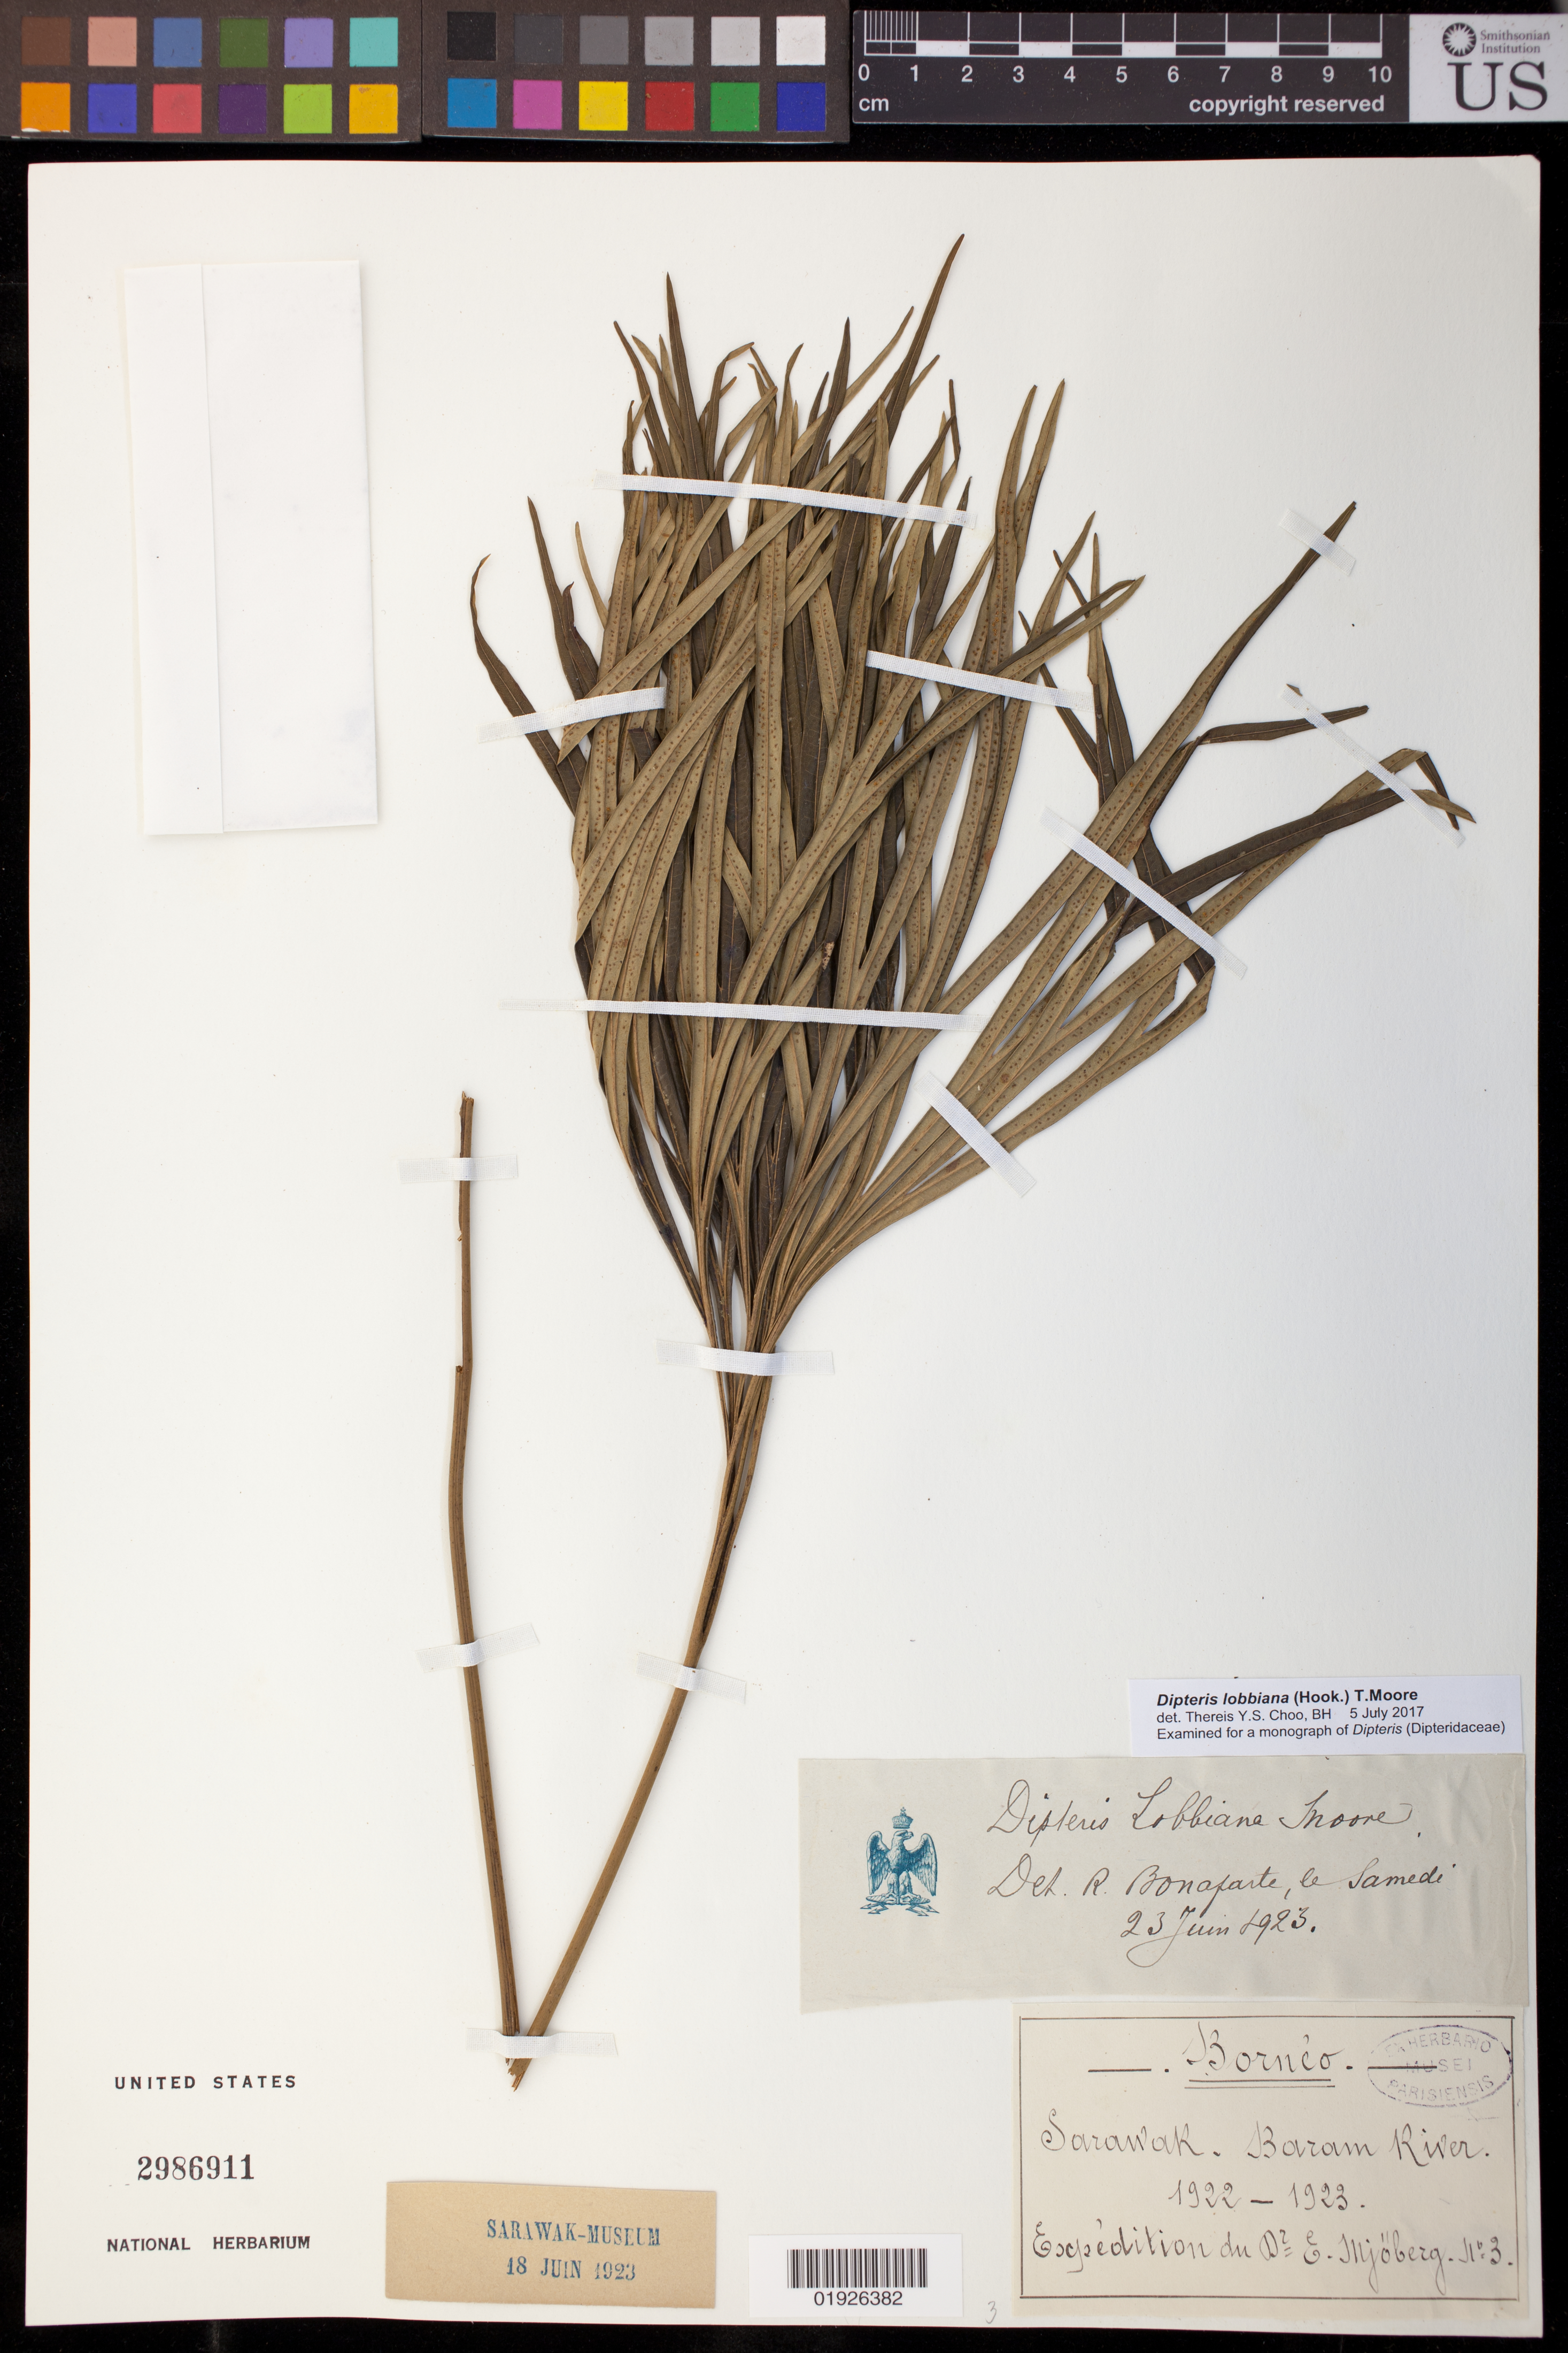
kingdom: Plantae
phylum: Tracheophyta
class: Polypodiopsida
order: Gleicheniales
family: Dipteridaceae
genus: Dipteris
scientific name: Dipteris lobbiana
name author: (Hook.) T. Moore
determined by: Choo, Thereis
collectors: E. Mjoberg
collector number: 3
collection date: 1922/1923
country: Malaysia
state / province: Sarawak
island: Borneo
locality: Borneo, Baram River.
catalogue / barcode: US 2986911